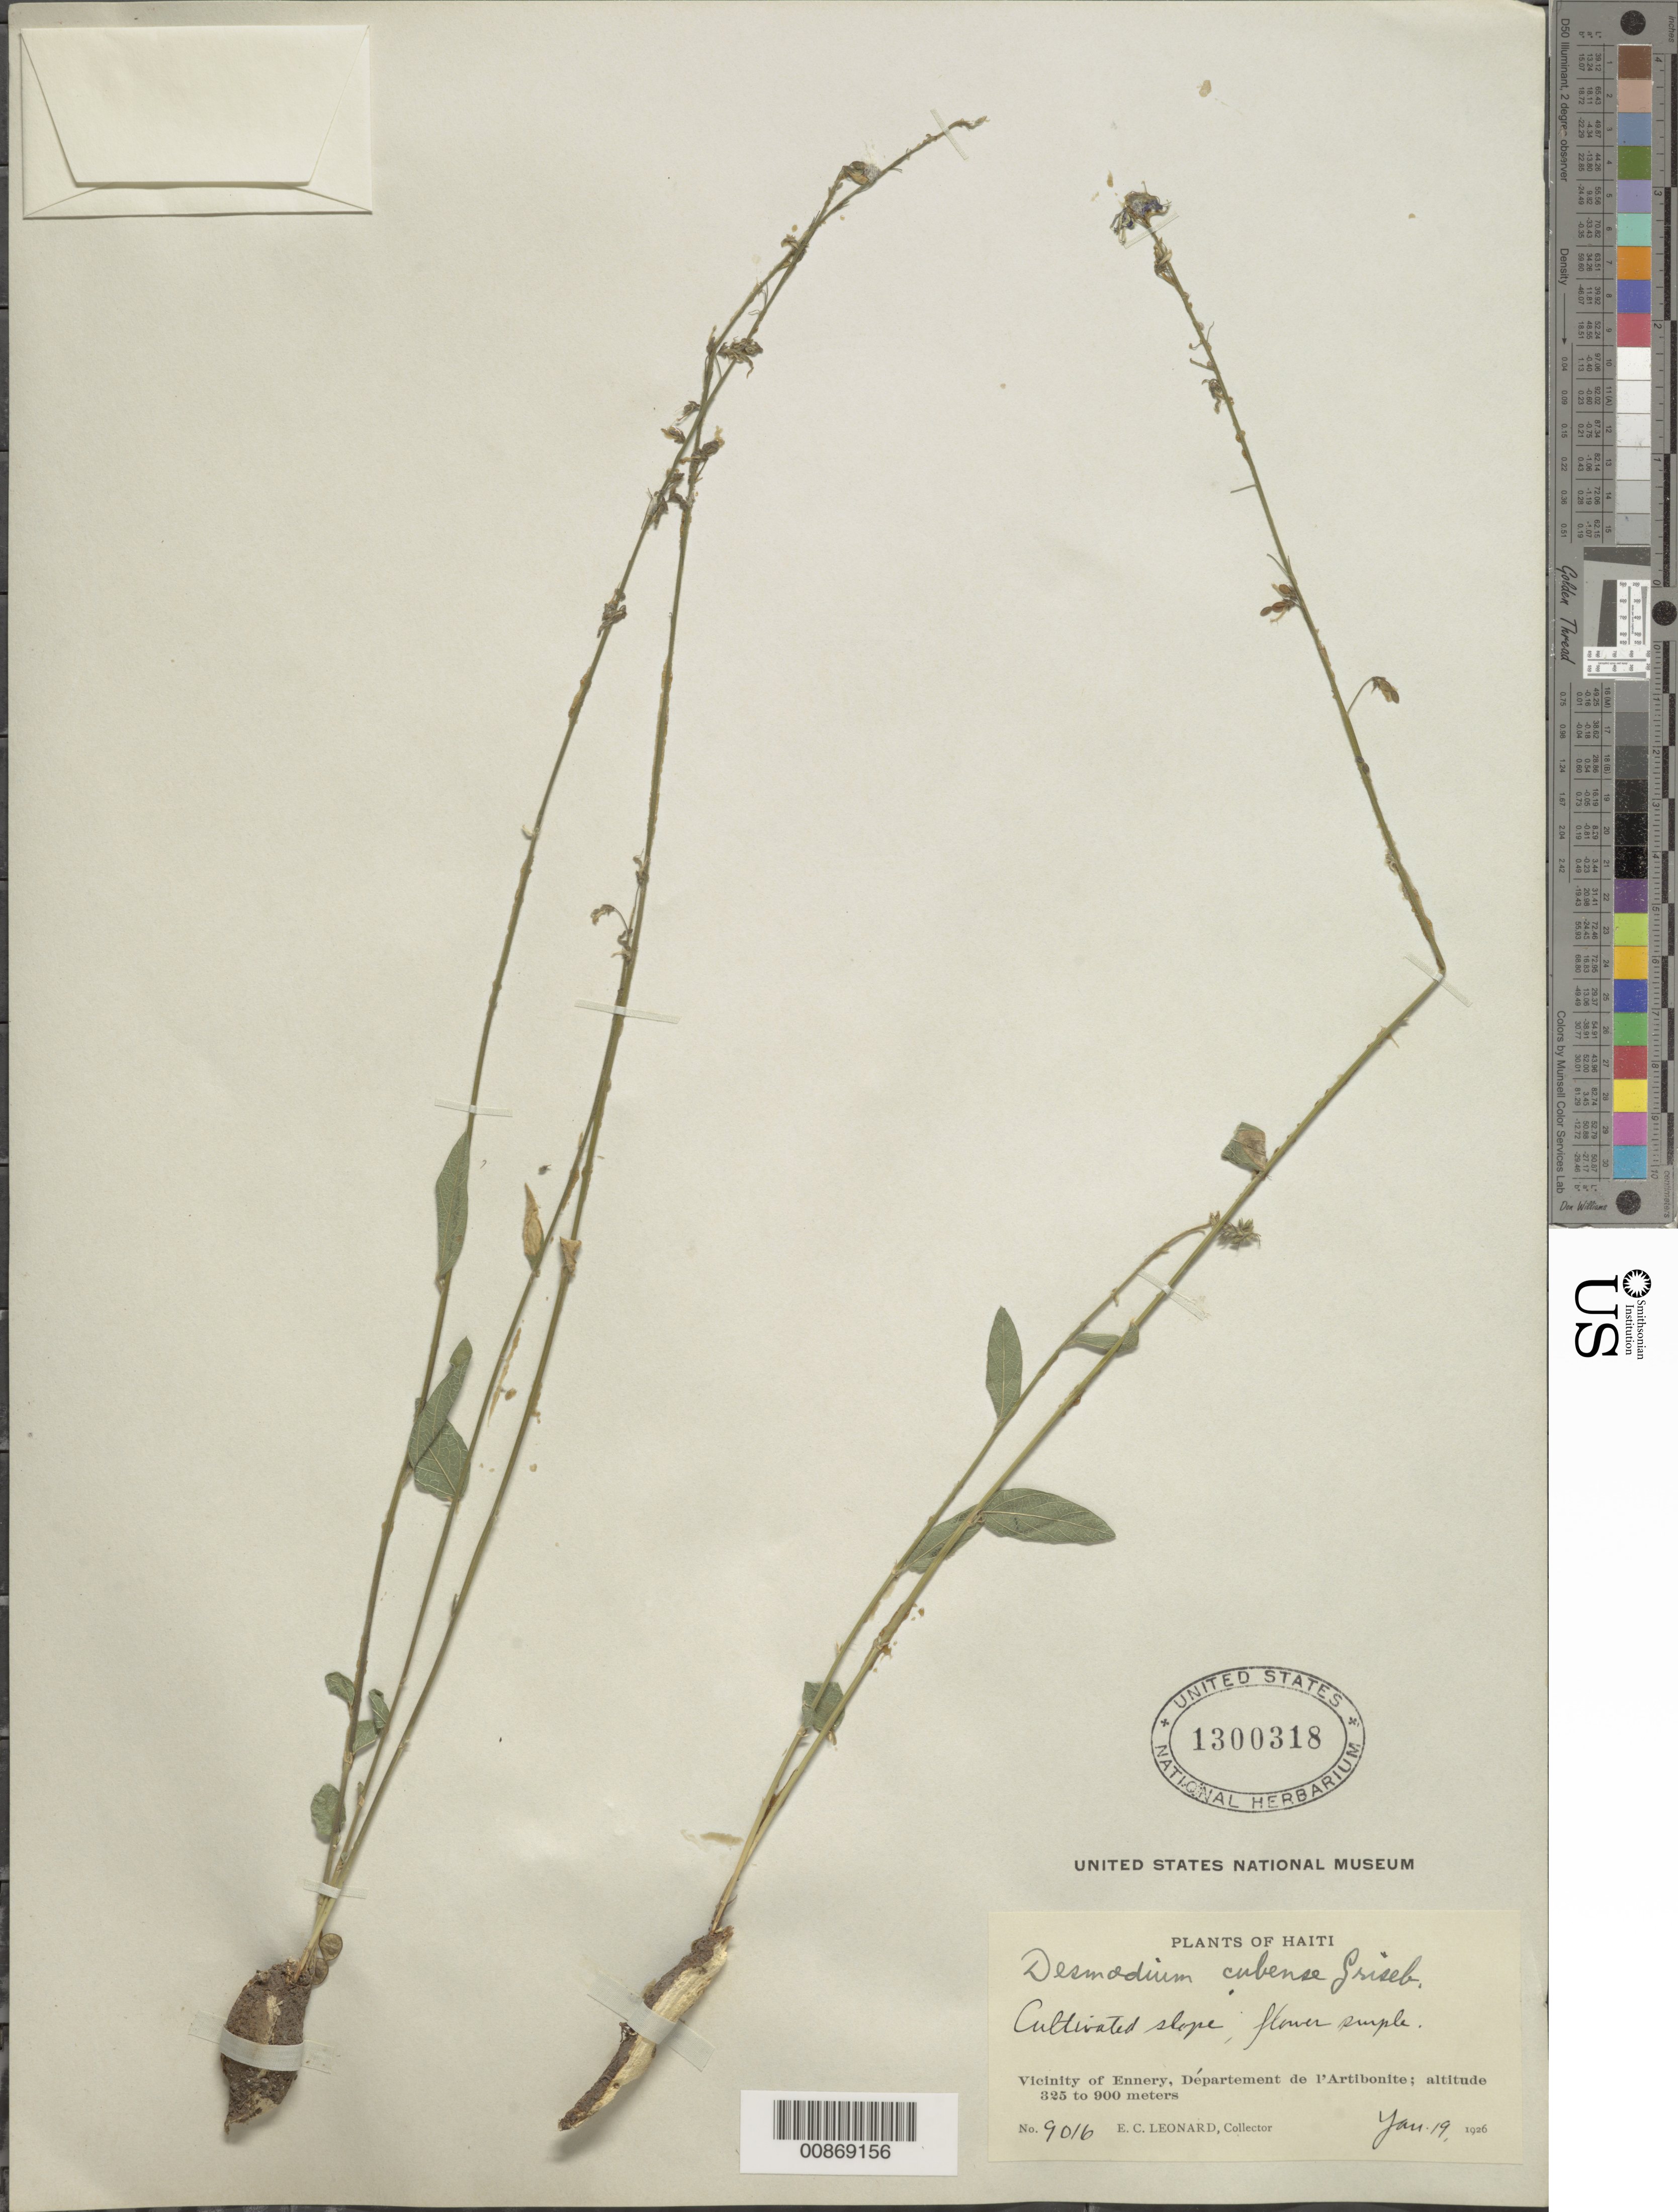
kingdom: Plantae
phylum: Tracheophyta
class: Magnoliopsida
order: Fabales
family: Fabaceae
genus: Desmodium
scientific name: Desmodium cubense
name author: Griseb.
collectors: E. C. Leonard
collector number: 9016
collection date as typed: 19 Jan 1926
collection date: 1926-01-19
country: Haiti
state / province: Artibonite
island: Hispaniola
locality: Vicinity of Ennery.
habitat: Cultivated slope.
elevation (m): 325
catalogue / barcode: US 1300318